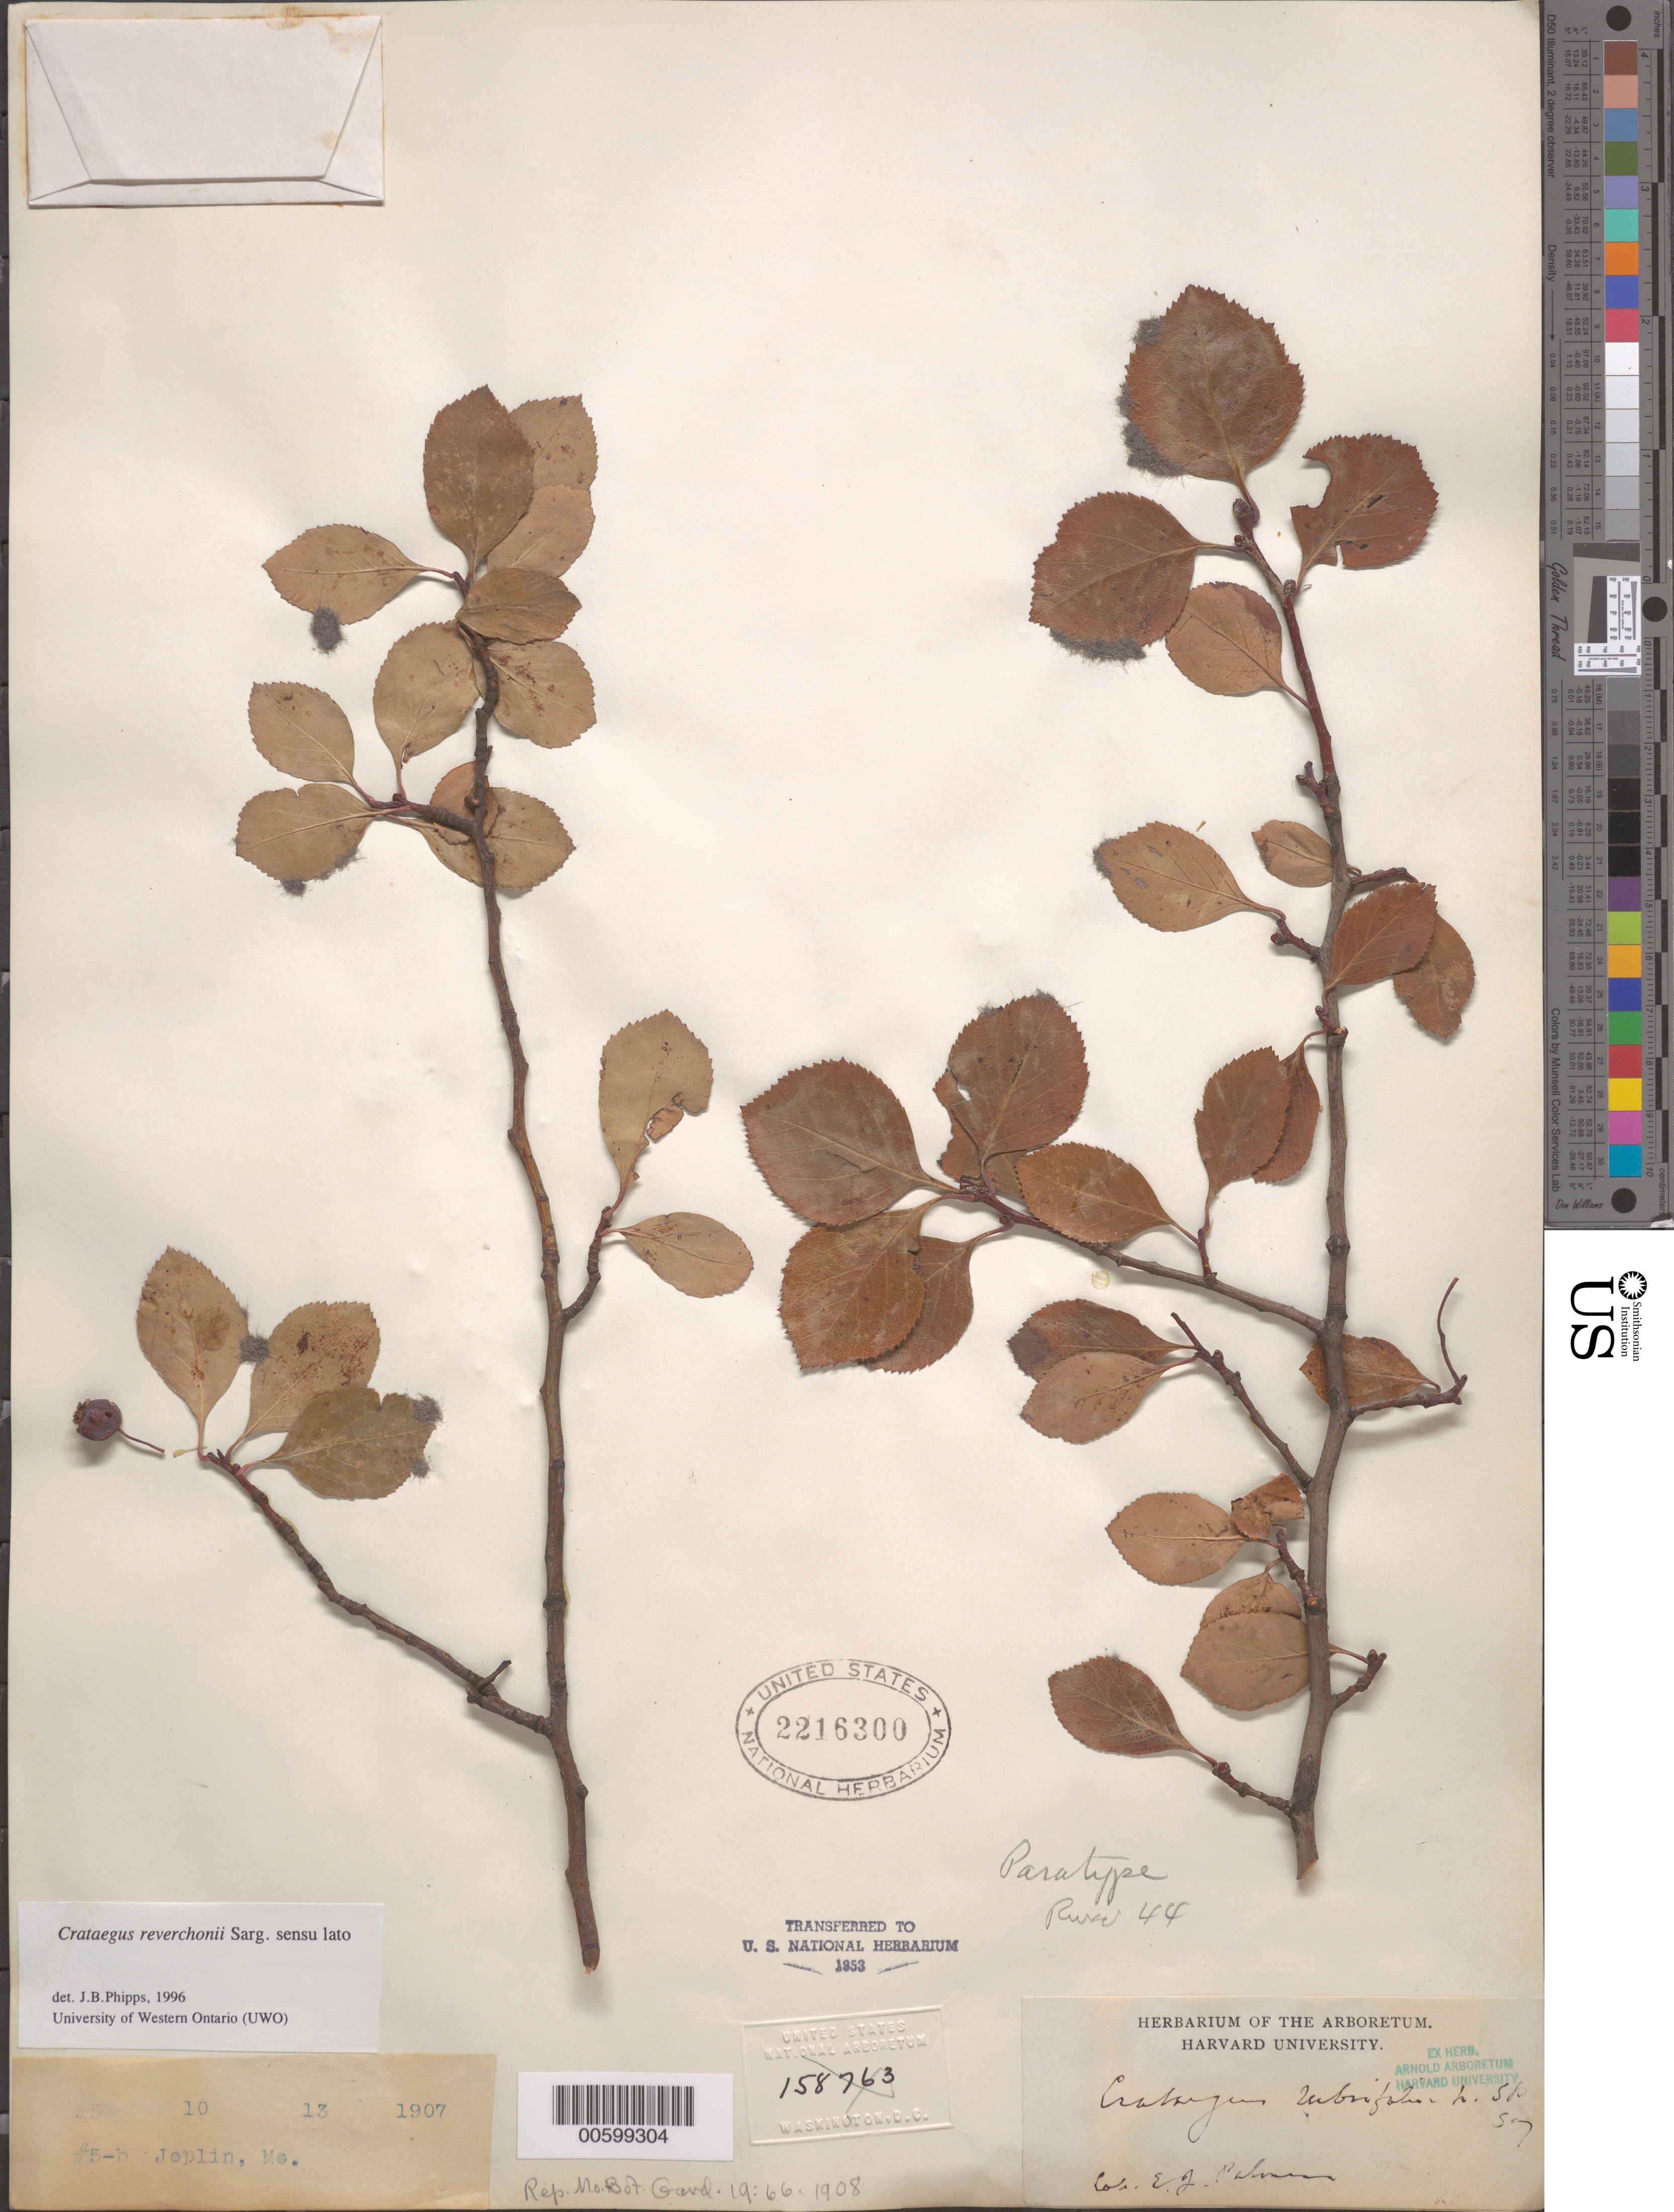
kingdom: Plantae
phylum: Tracheophyta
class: Magnoliopsida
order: Rosales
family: Rosaceae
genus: Crataegus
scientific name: Crataegus reverchonii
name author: Sarg.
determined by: Phipps, James B., (UWO), University of Western Ontario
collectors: E. J. Palmer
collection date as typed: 13 Oct 1907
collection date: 1907-10-13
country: United States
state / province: Missouri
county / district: Jasper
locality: Joplin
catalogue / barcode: US 2216300